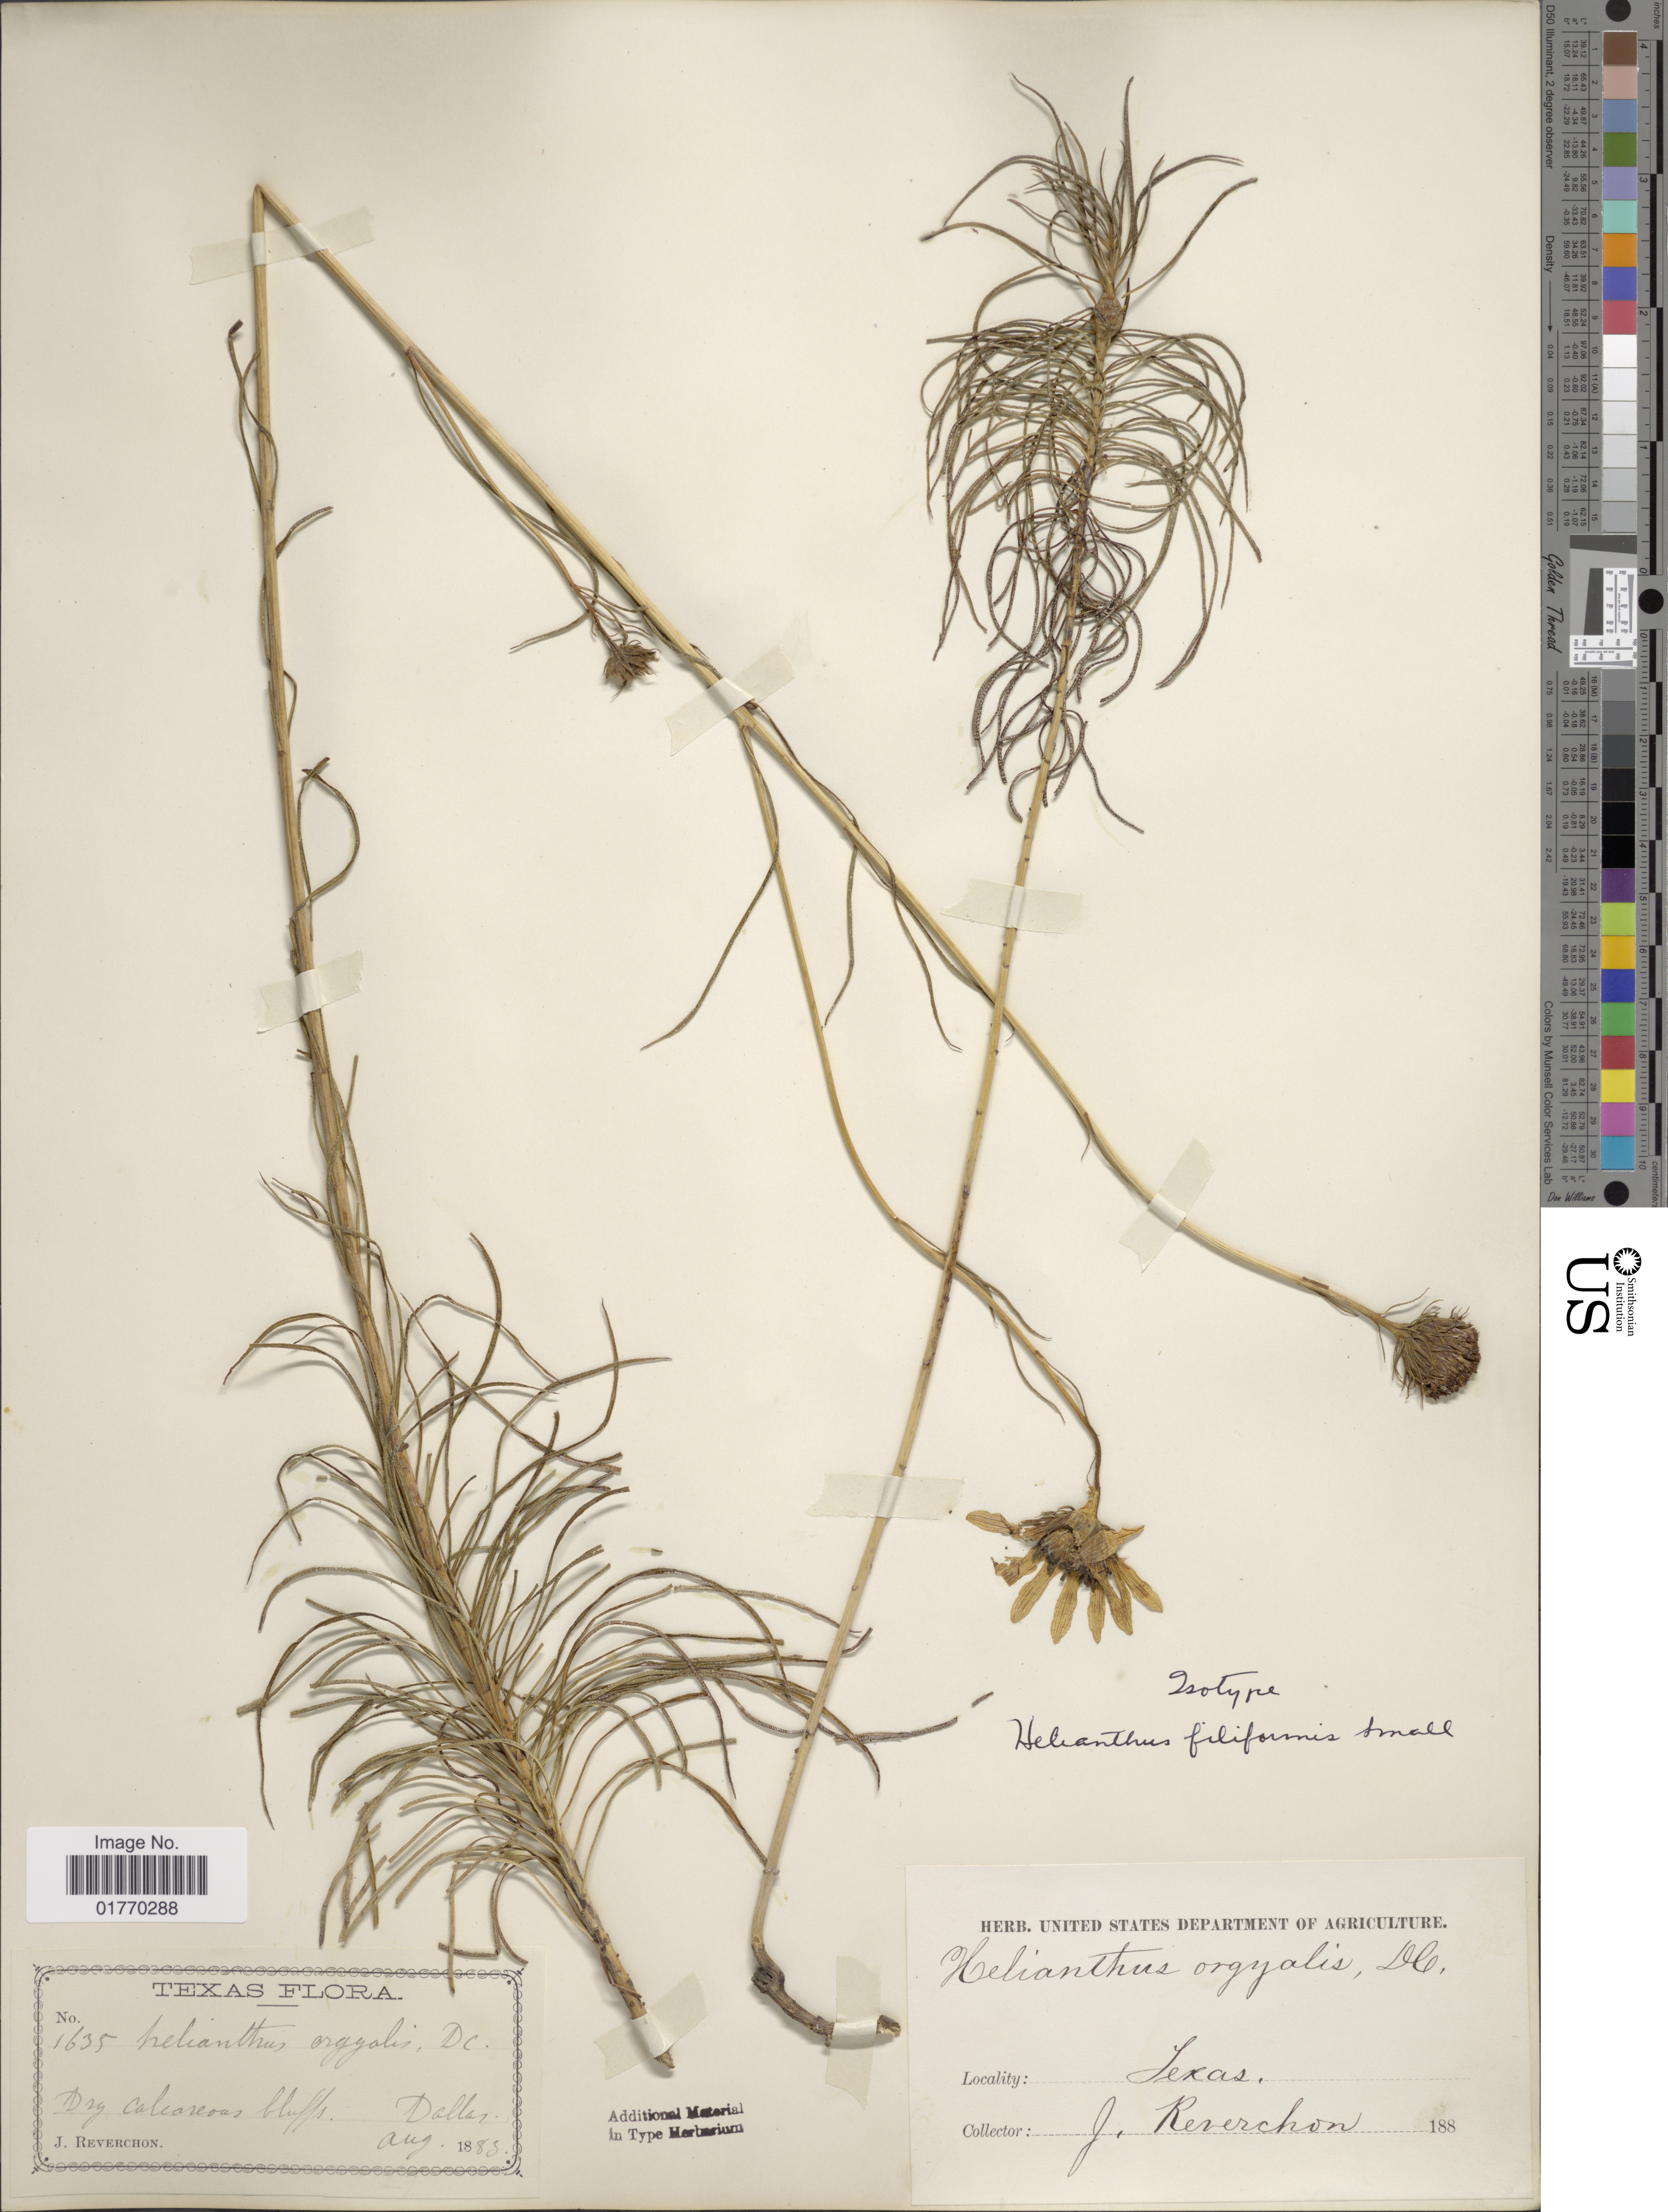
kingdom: Plantae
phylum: Tracheophyta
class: Magnoliopsida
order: Asterales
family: Asteraceae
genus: Helianthus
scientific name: Helianthus filiformis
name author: Small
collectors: J. Reverchon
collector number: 1635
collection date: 1883-08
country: United States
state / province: Texas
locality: Dallas